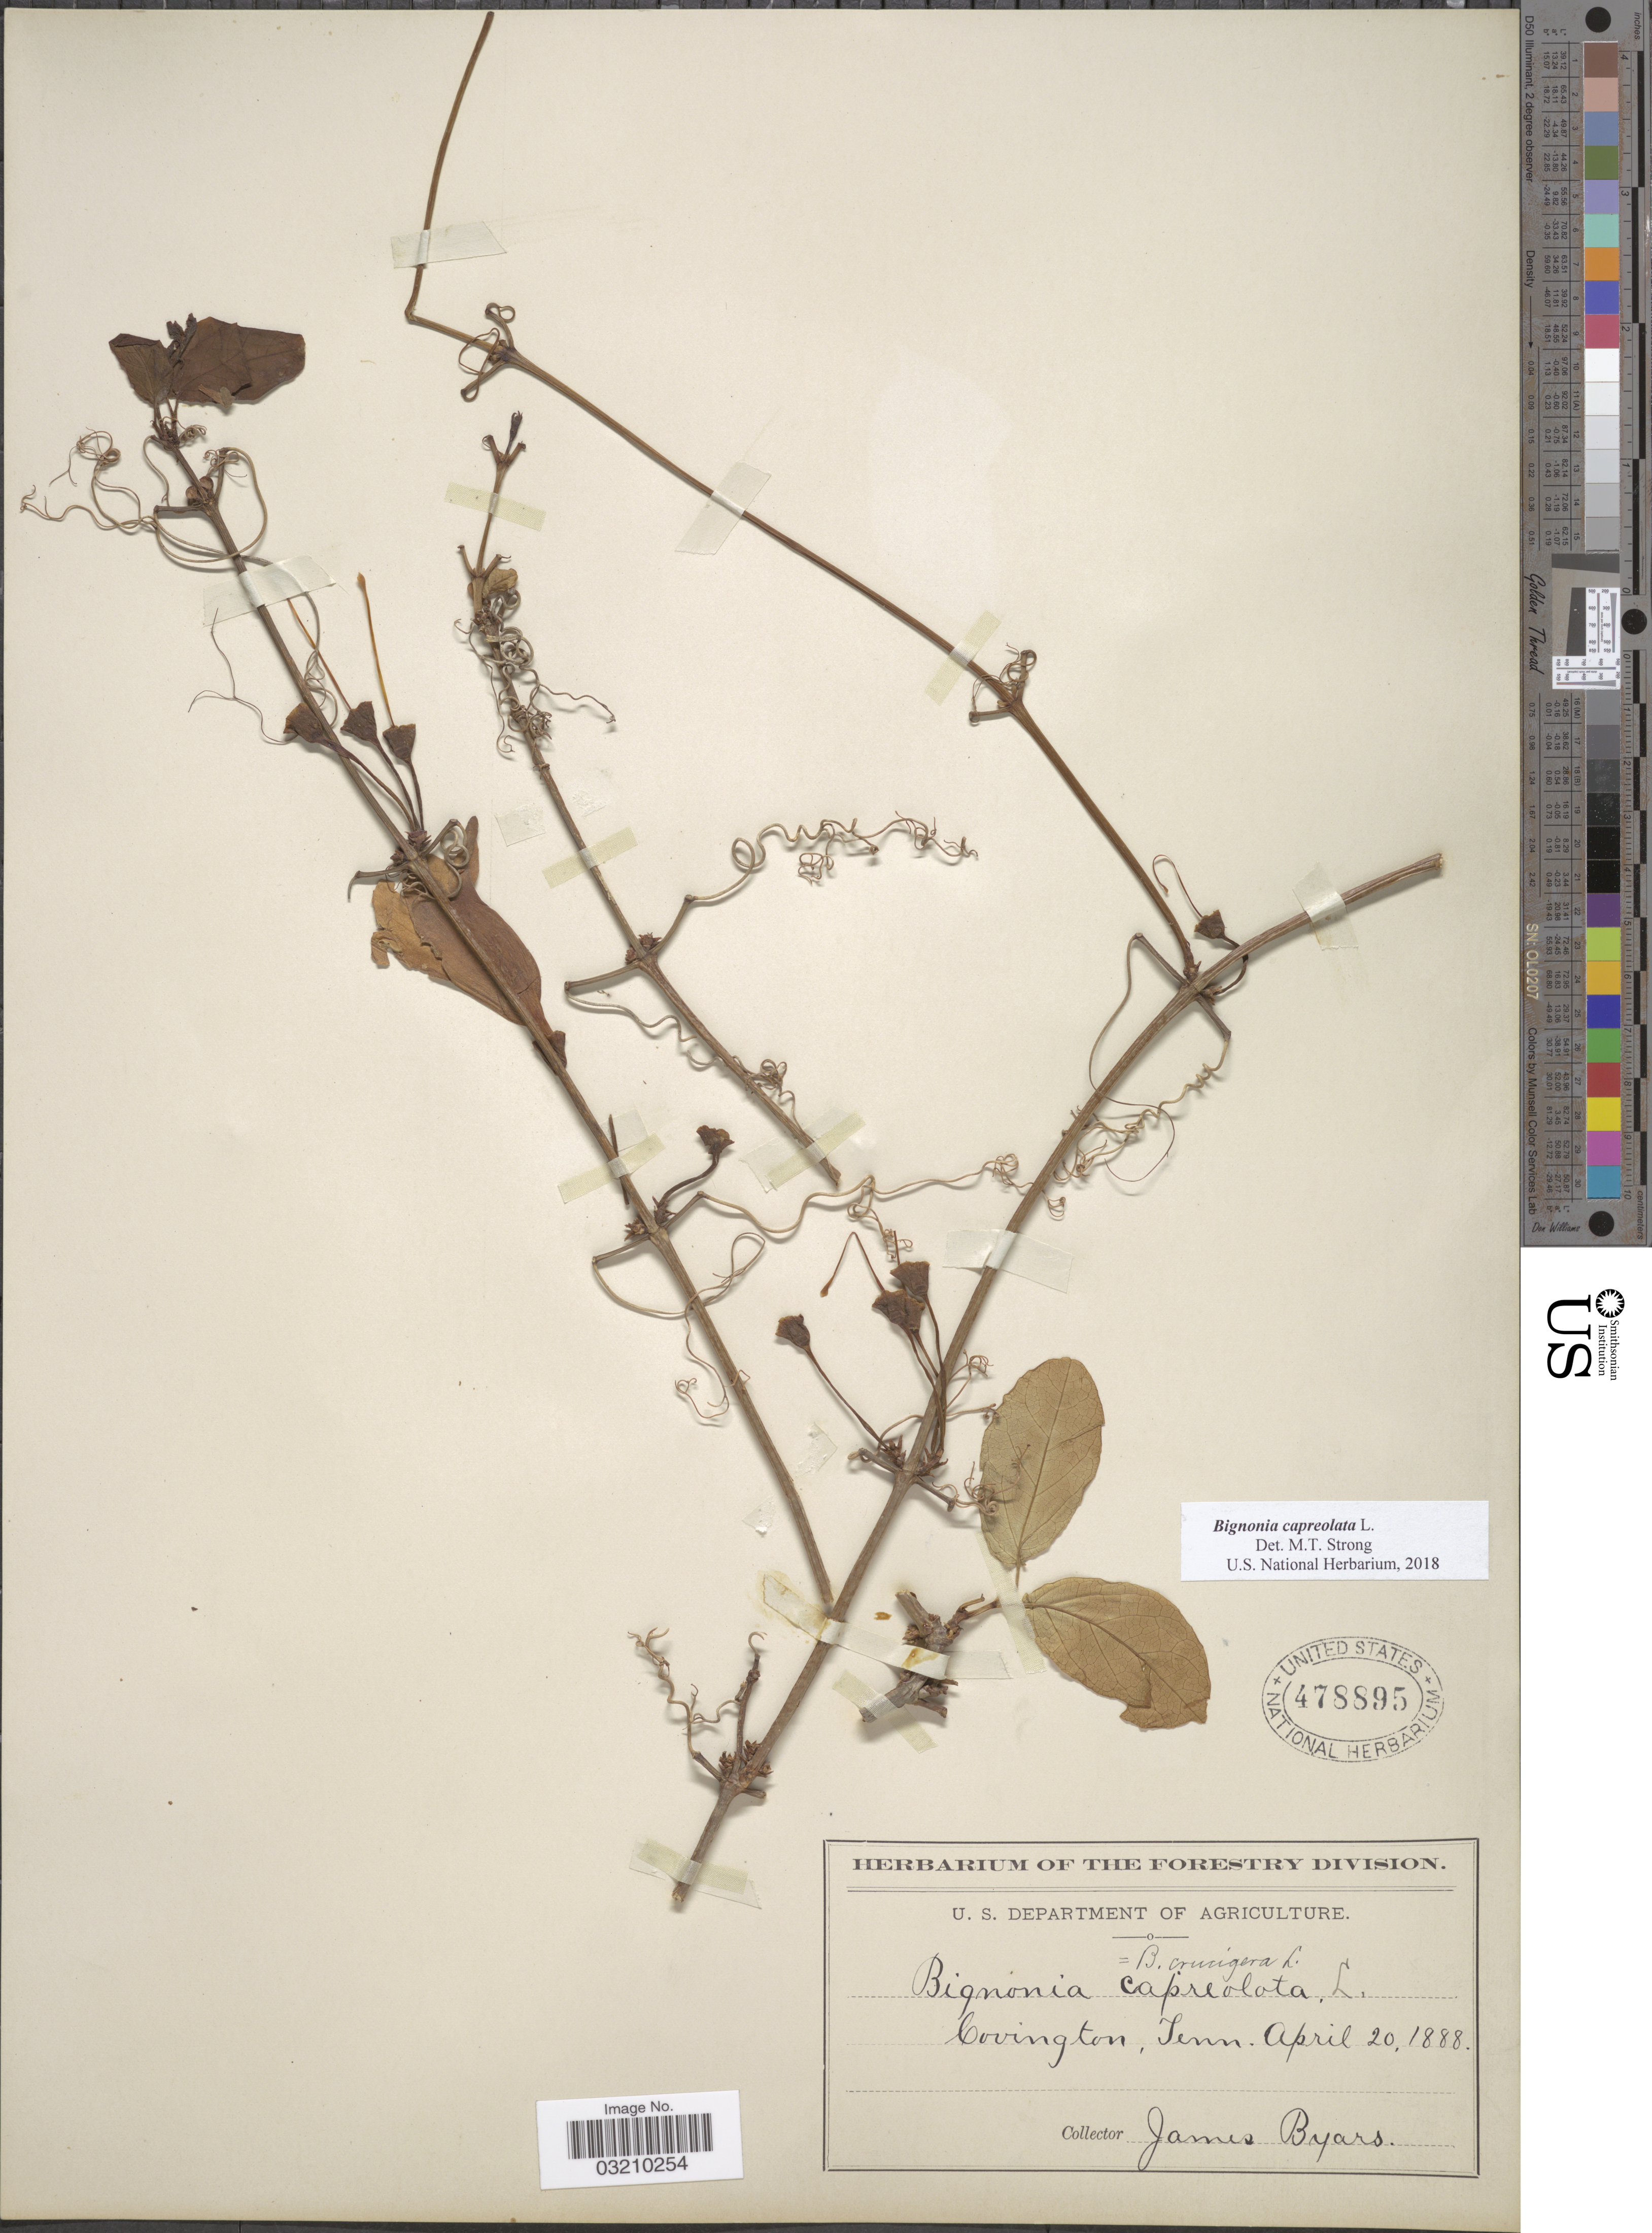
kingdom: Plantae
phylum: Tracheophyta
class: Magnoliopsida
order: Lamiales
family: Bignoniaceae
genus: Bignonia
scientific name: Bignonia capreolata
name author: L.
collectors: J. Byars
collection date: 1888-04-20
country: United States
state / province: Tennessee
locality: Covington.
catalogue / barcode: US 478895